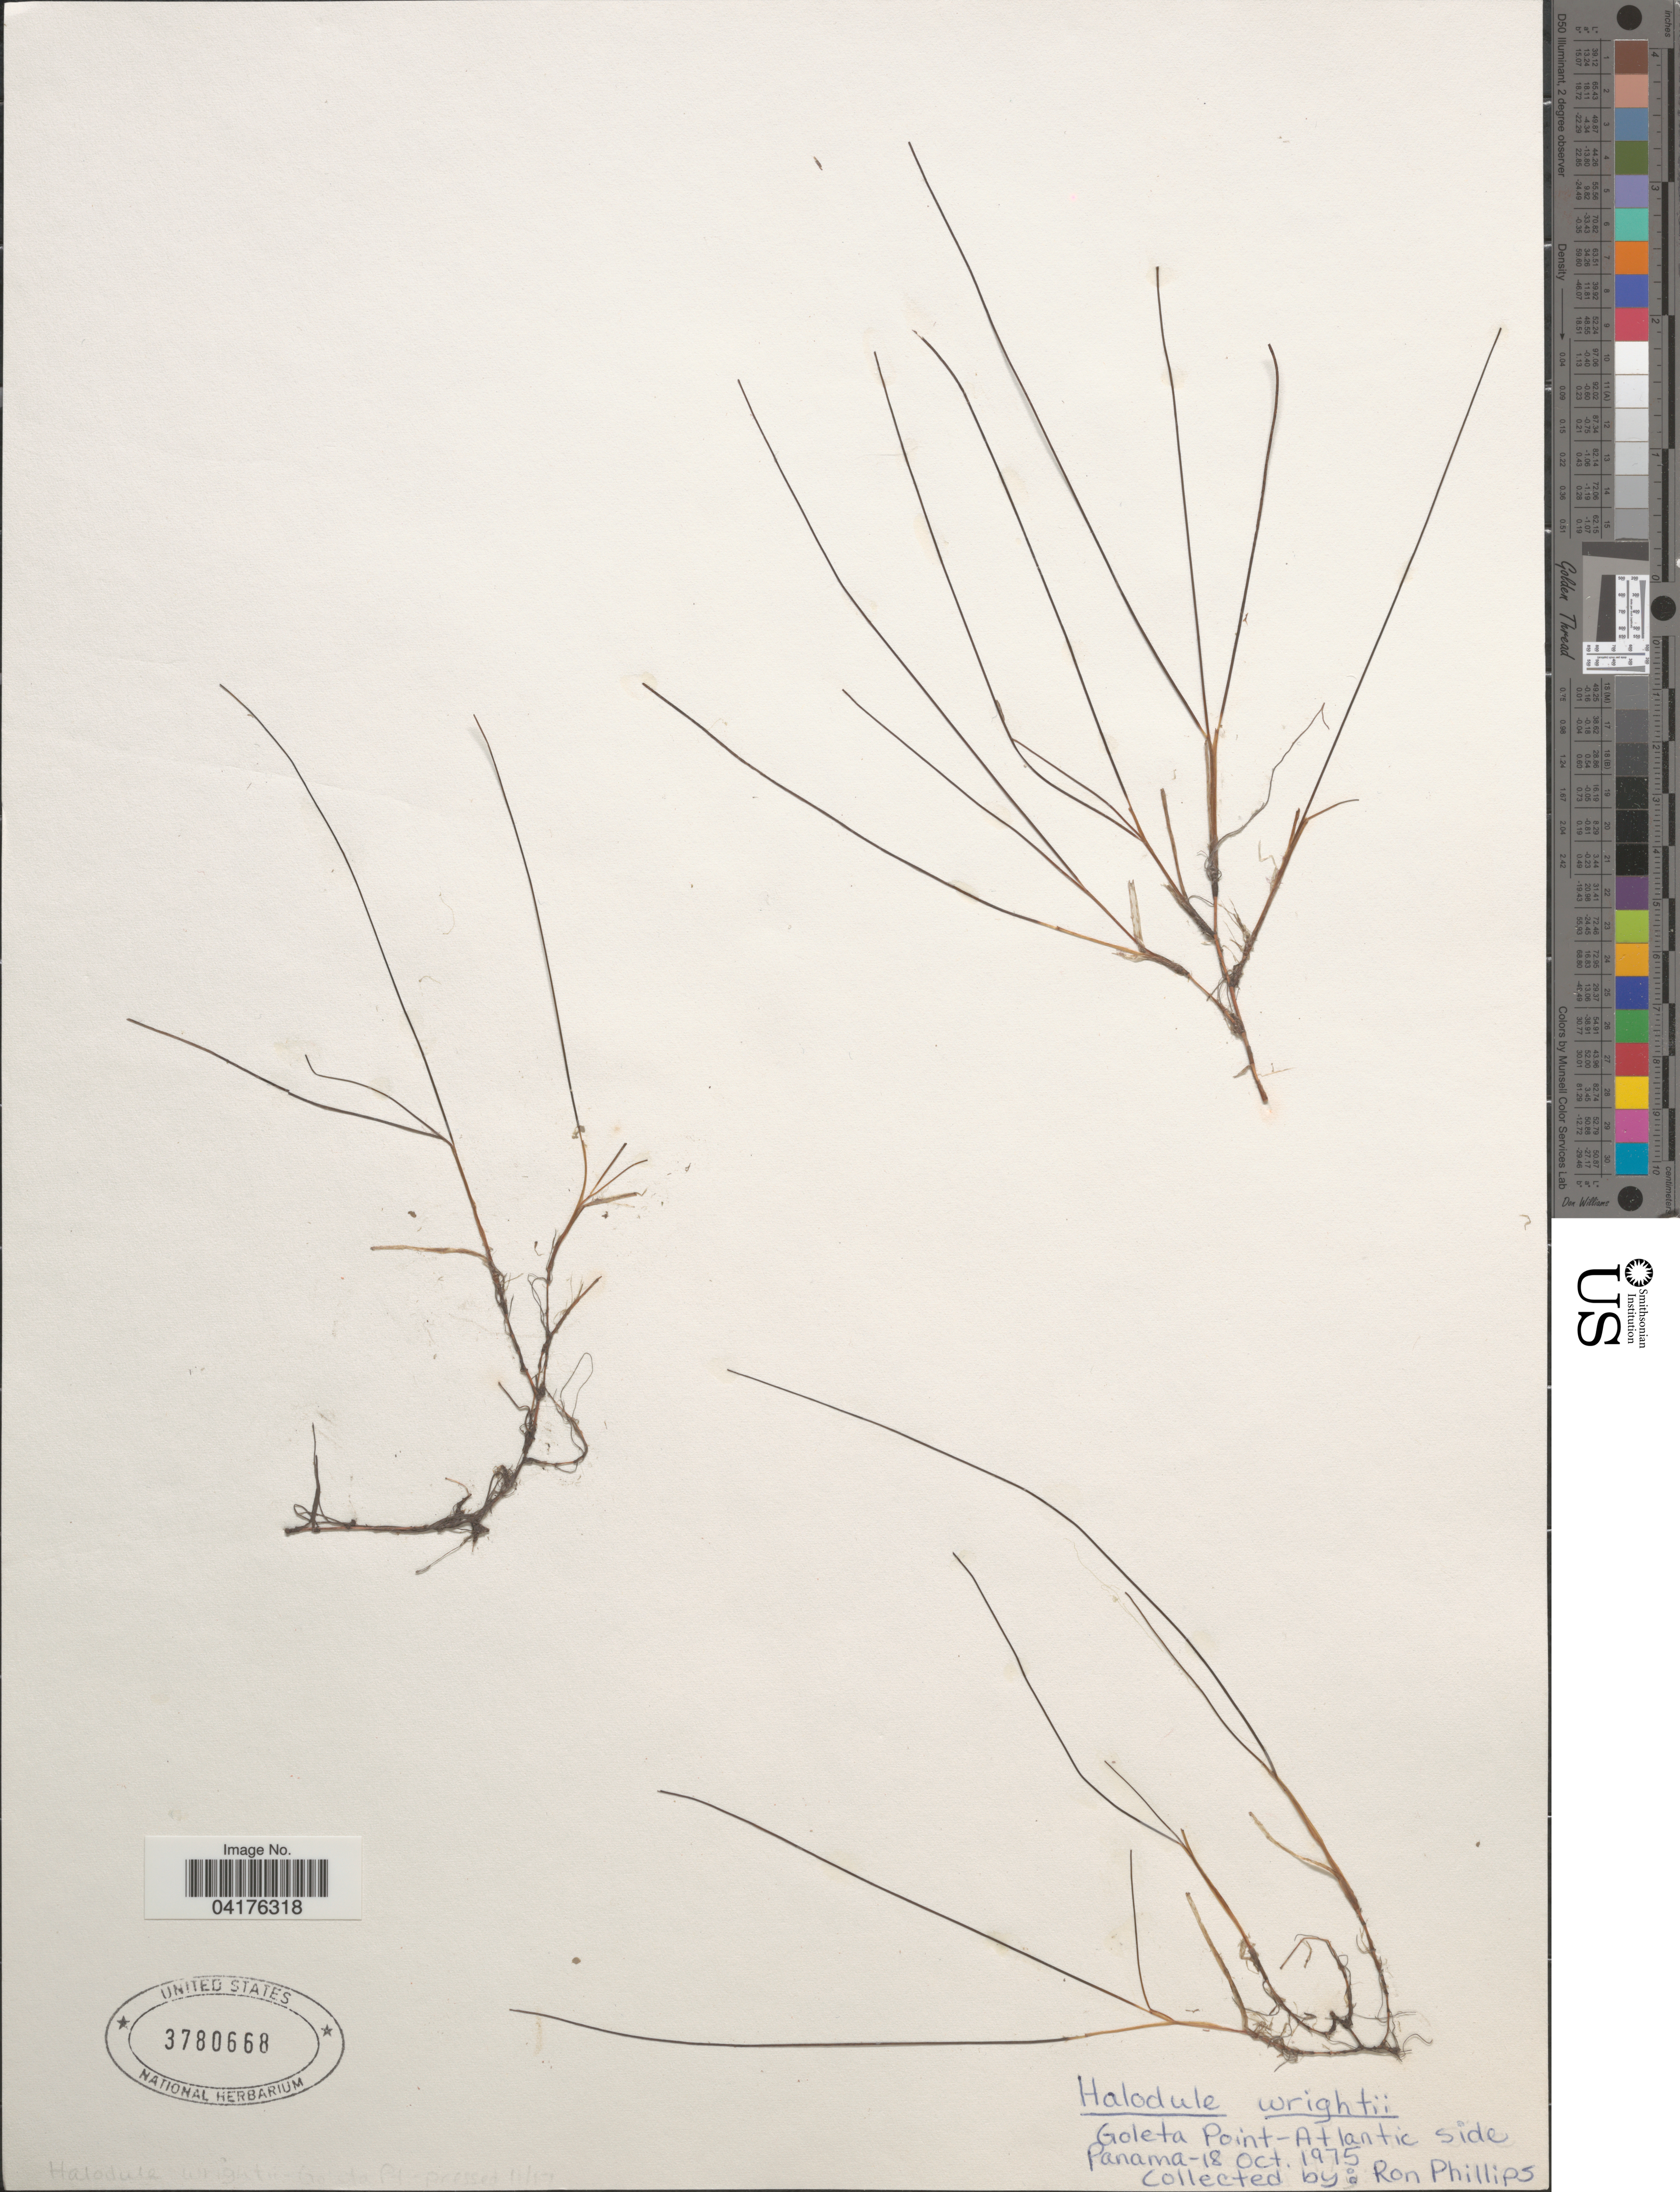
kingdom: Plantae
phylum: Tracheophyta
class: Liliopsida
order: Alismatales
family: Cymodoceaceae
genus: Halodule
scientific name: Halodule wrightii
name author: Asch.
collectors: R. Phillips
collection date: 1975-10-18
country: Panama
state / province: Panamá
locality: Goleta Point-Atlantic side. Panama.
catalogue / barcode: US 3780668